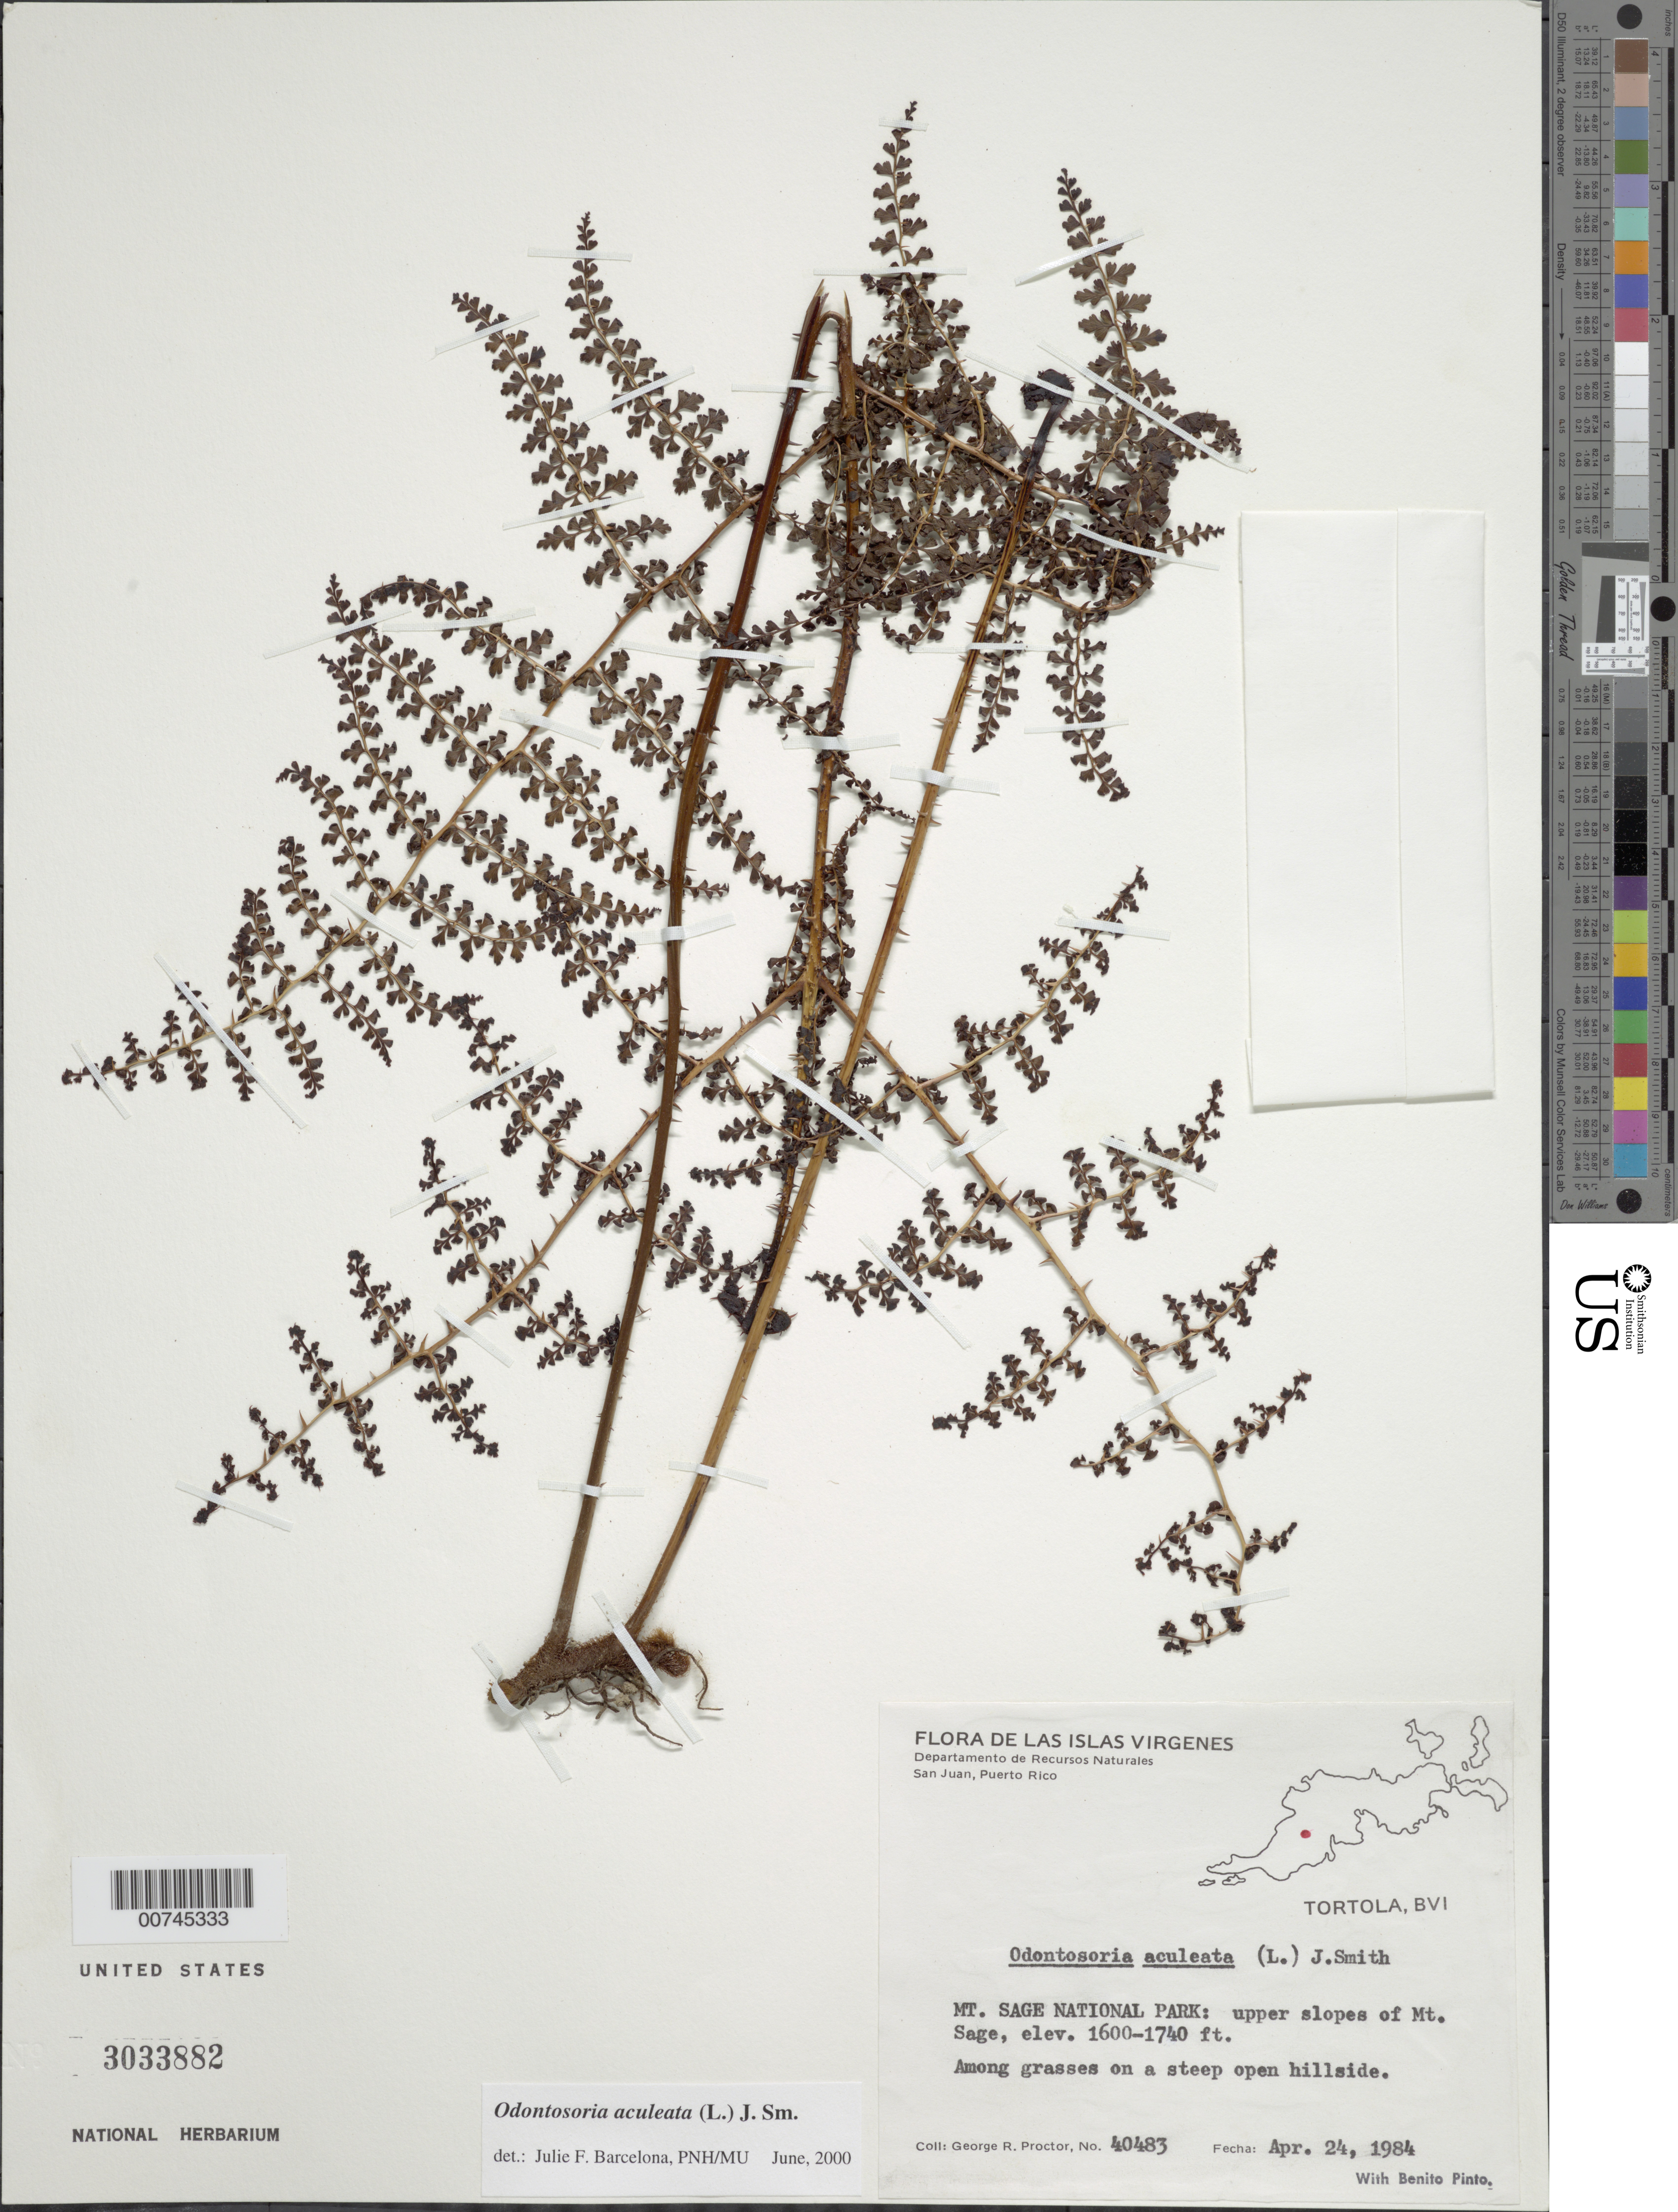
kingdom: Plantae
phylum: Tracheophyta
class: Polypodiopsida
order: Polypodiales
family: Lindsaeaceae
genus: Odontosoria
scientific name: Odontosoria aculeata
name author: (L.) J. Sm.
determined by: Barcelona, J. F.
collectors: G. R. Proctor & B. Pinto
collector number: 40483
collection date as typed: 24 Apr 1984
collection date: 1984-04-24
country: British Virgin Islands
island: Tortola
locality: Mt. Sage National Park: upper slopes of Mt. Sage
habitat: Among grasses on a step open hillside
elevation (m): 488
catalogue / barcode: US 3033882